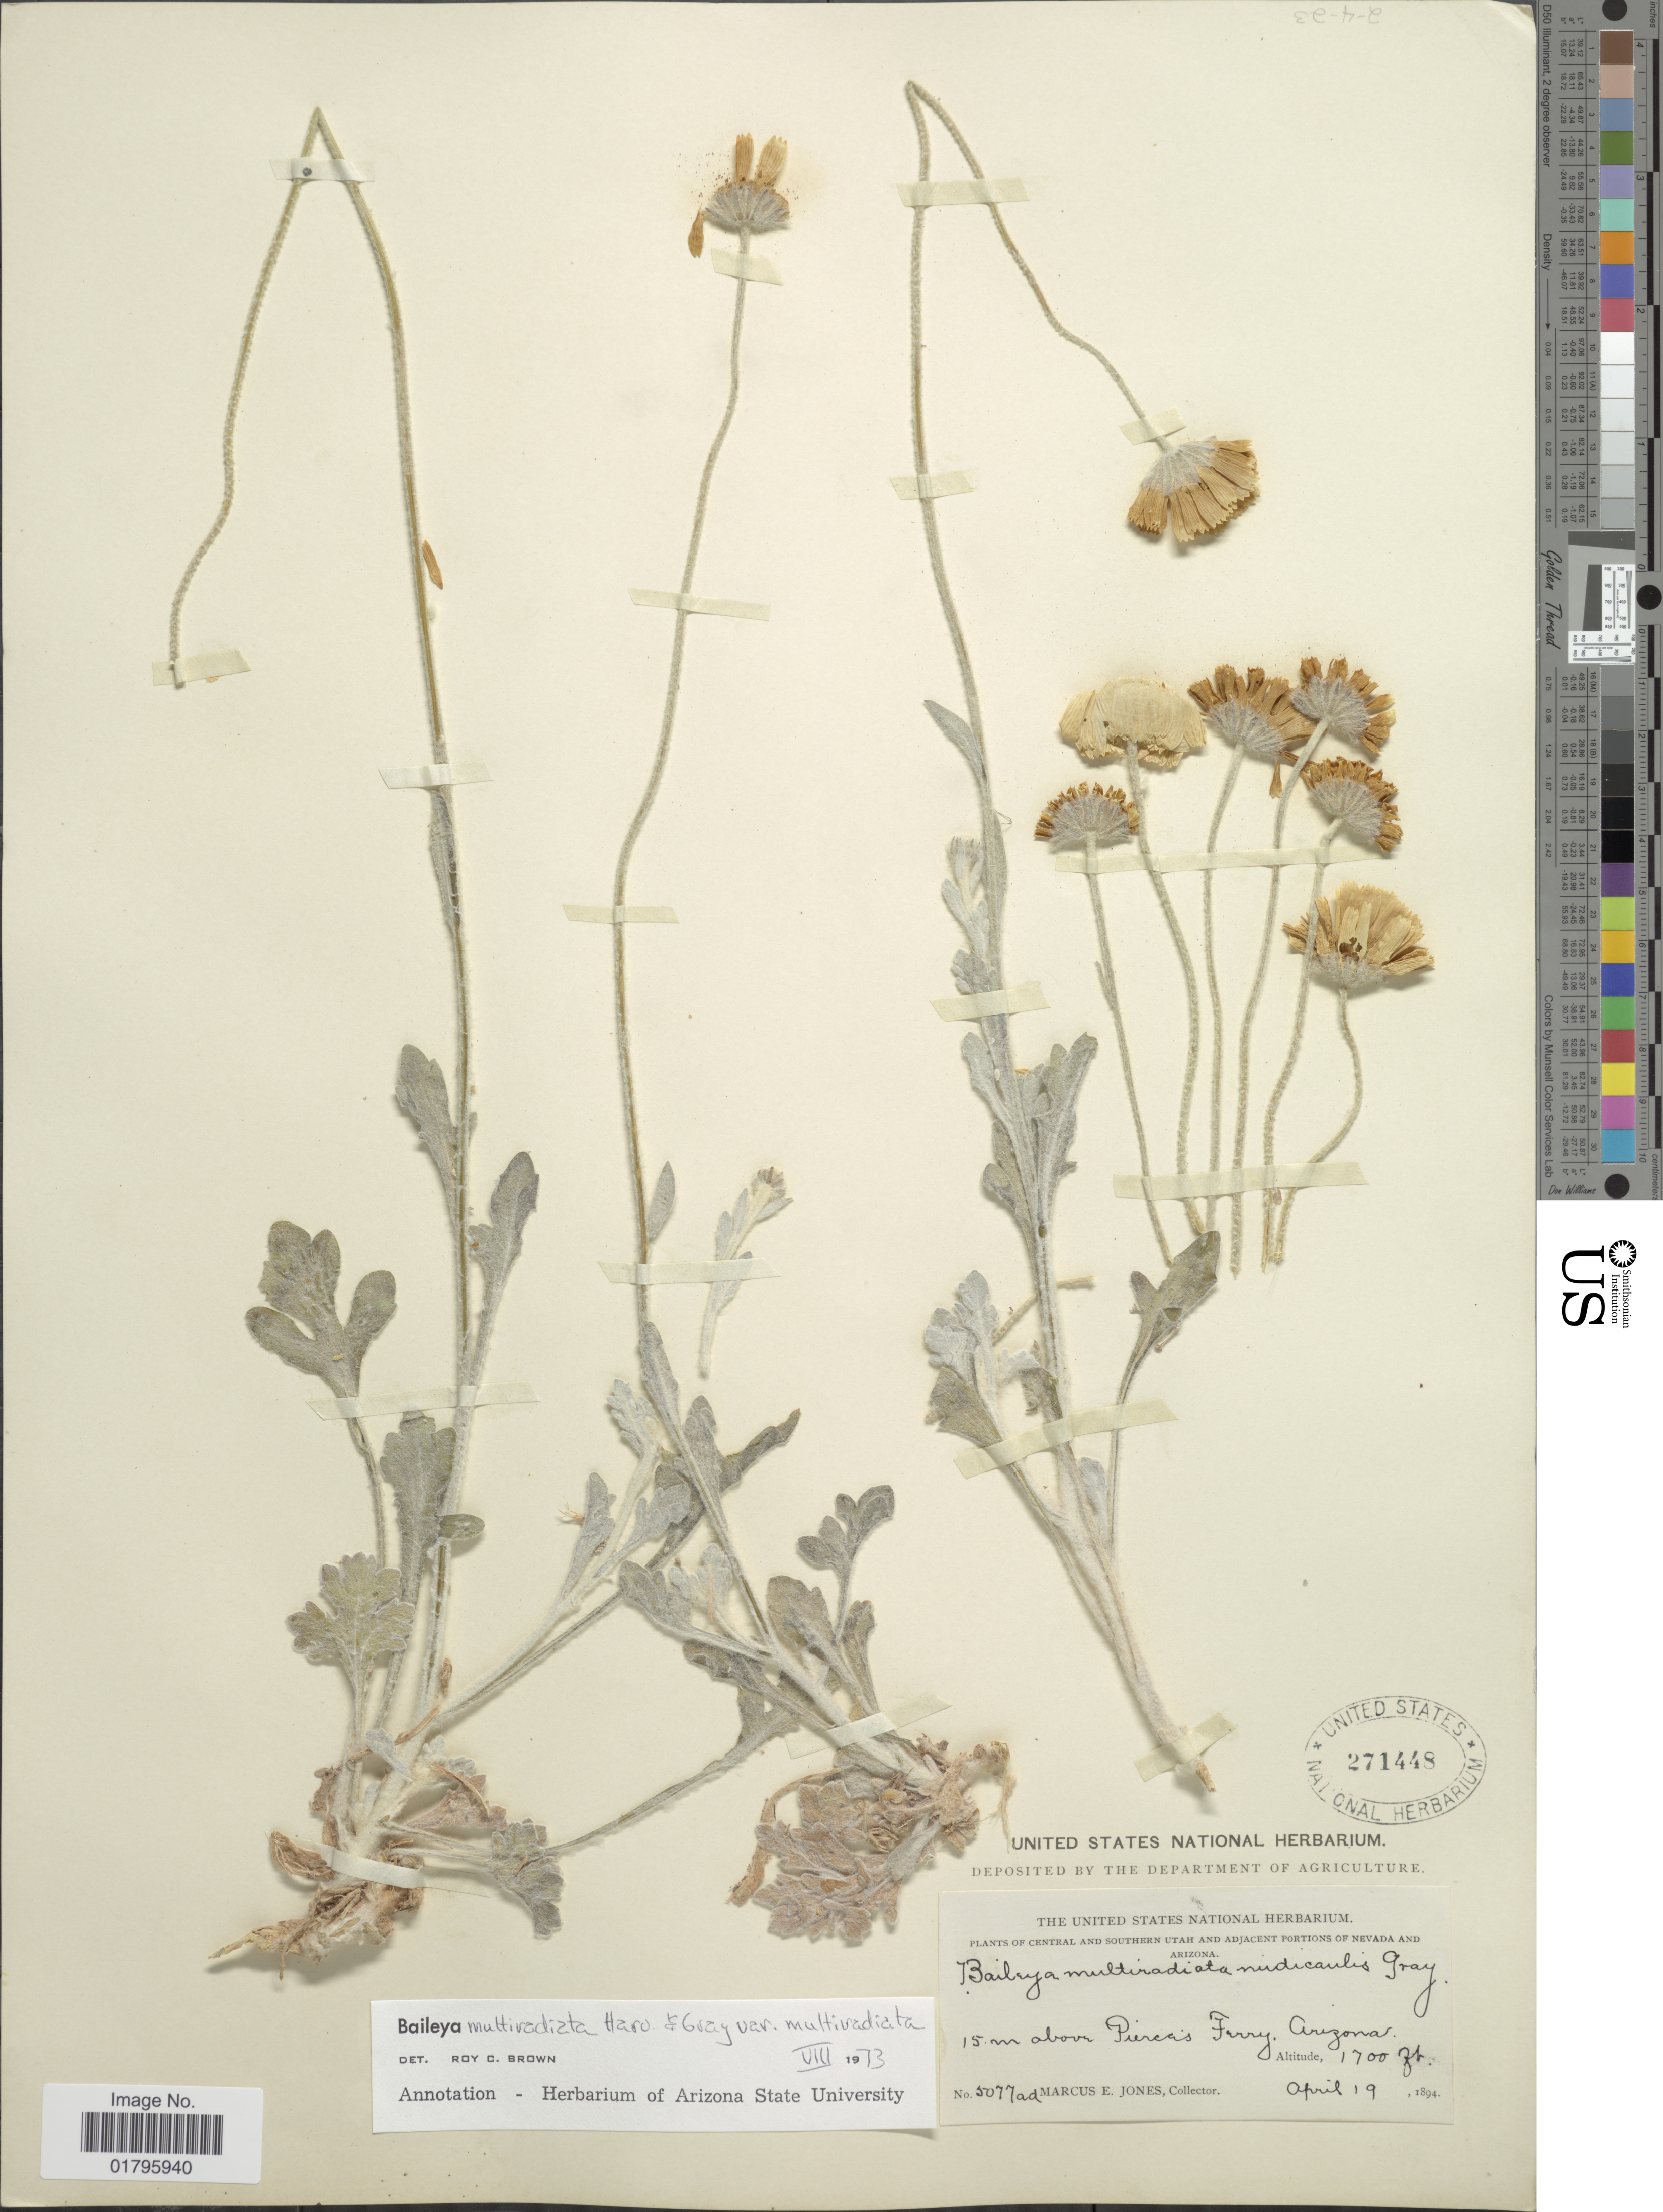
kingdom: Plantae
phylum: Tracheophyta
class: Magnoliopsida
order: Asterales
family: Asteraceae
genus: Baileya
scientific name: Baileya multiradiata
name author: Harv. & A. Gray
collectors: M. E. Jones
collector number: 5077ad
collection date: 1894-04-19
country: United States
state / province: Arizona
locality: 15 m above Piercas Ferry. Arizona.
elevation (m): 518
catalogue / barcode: US 271448